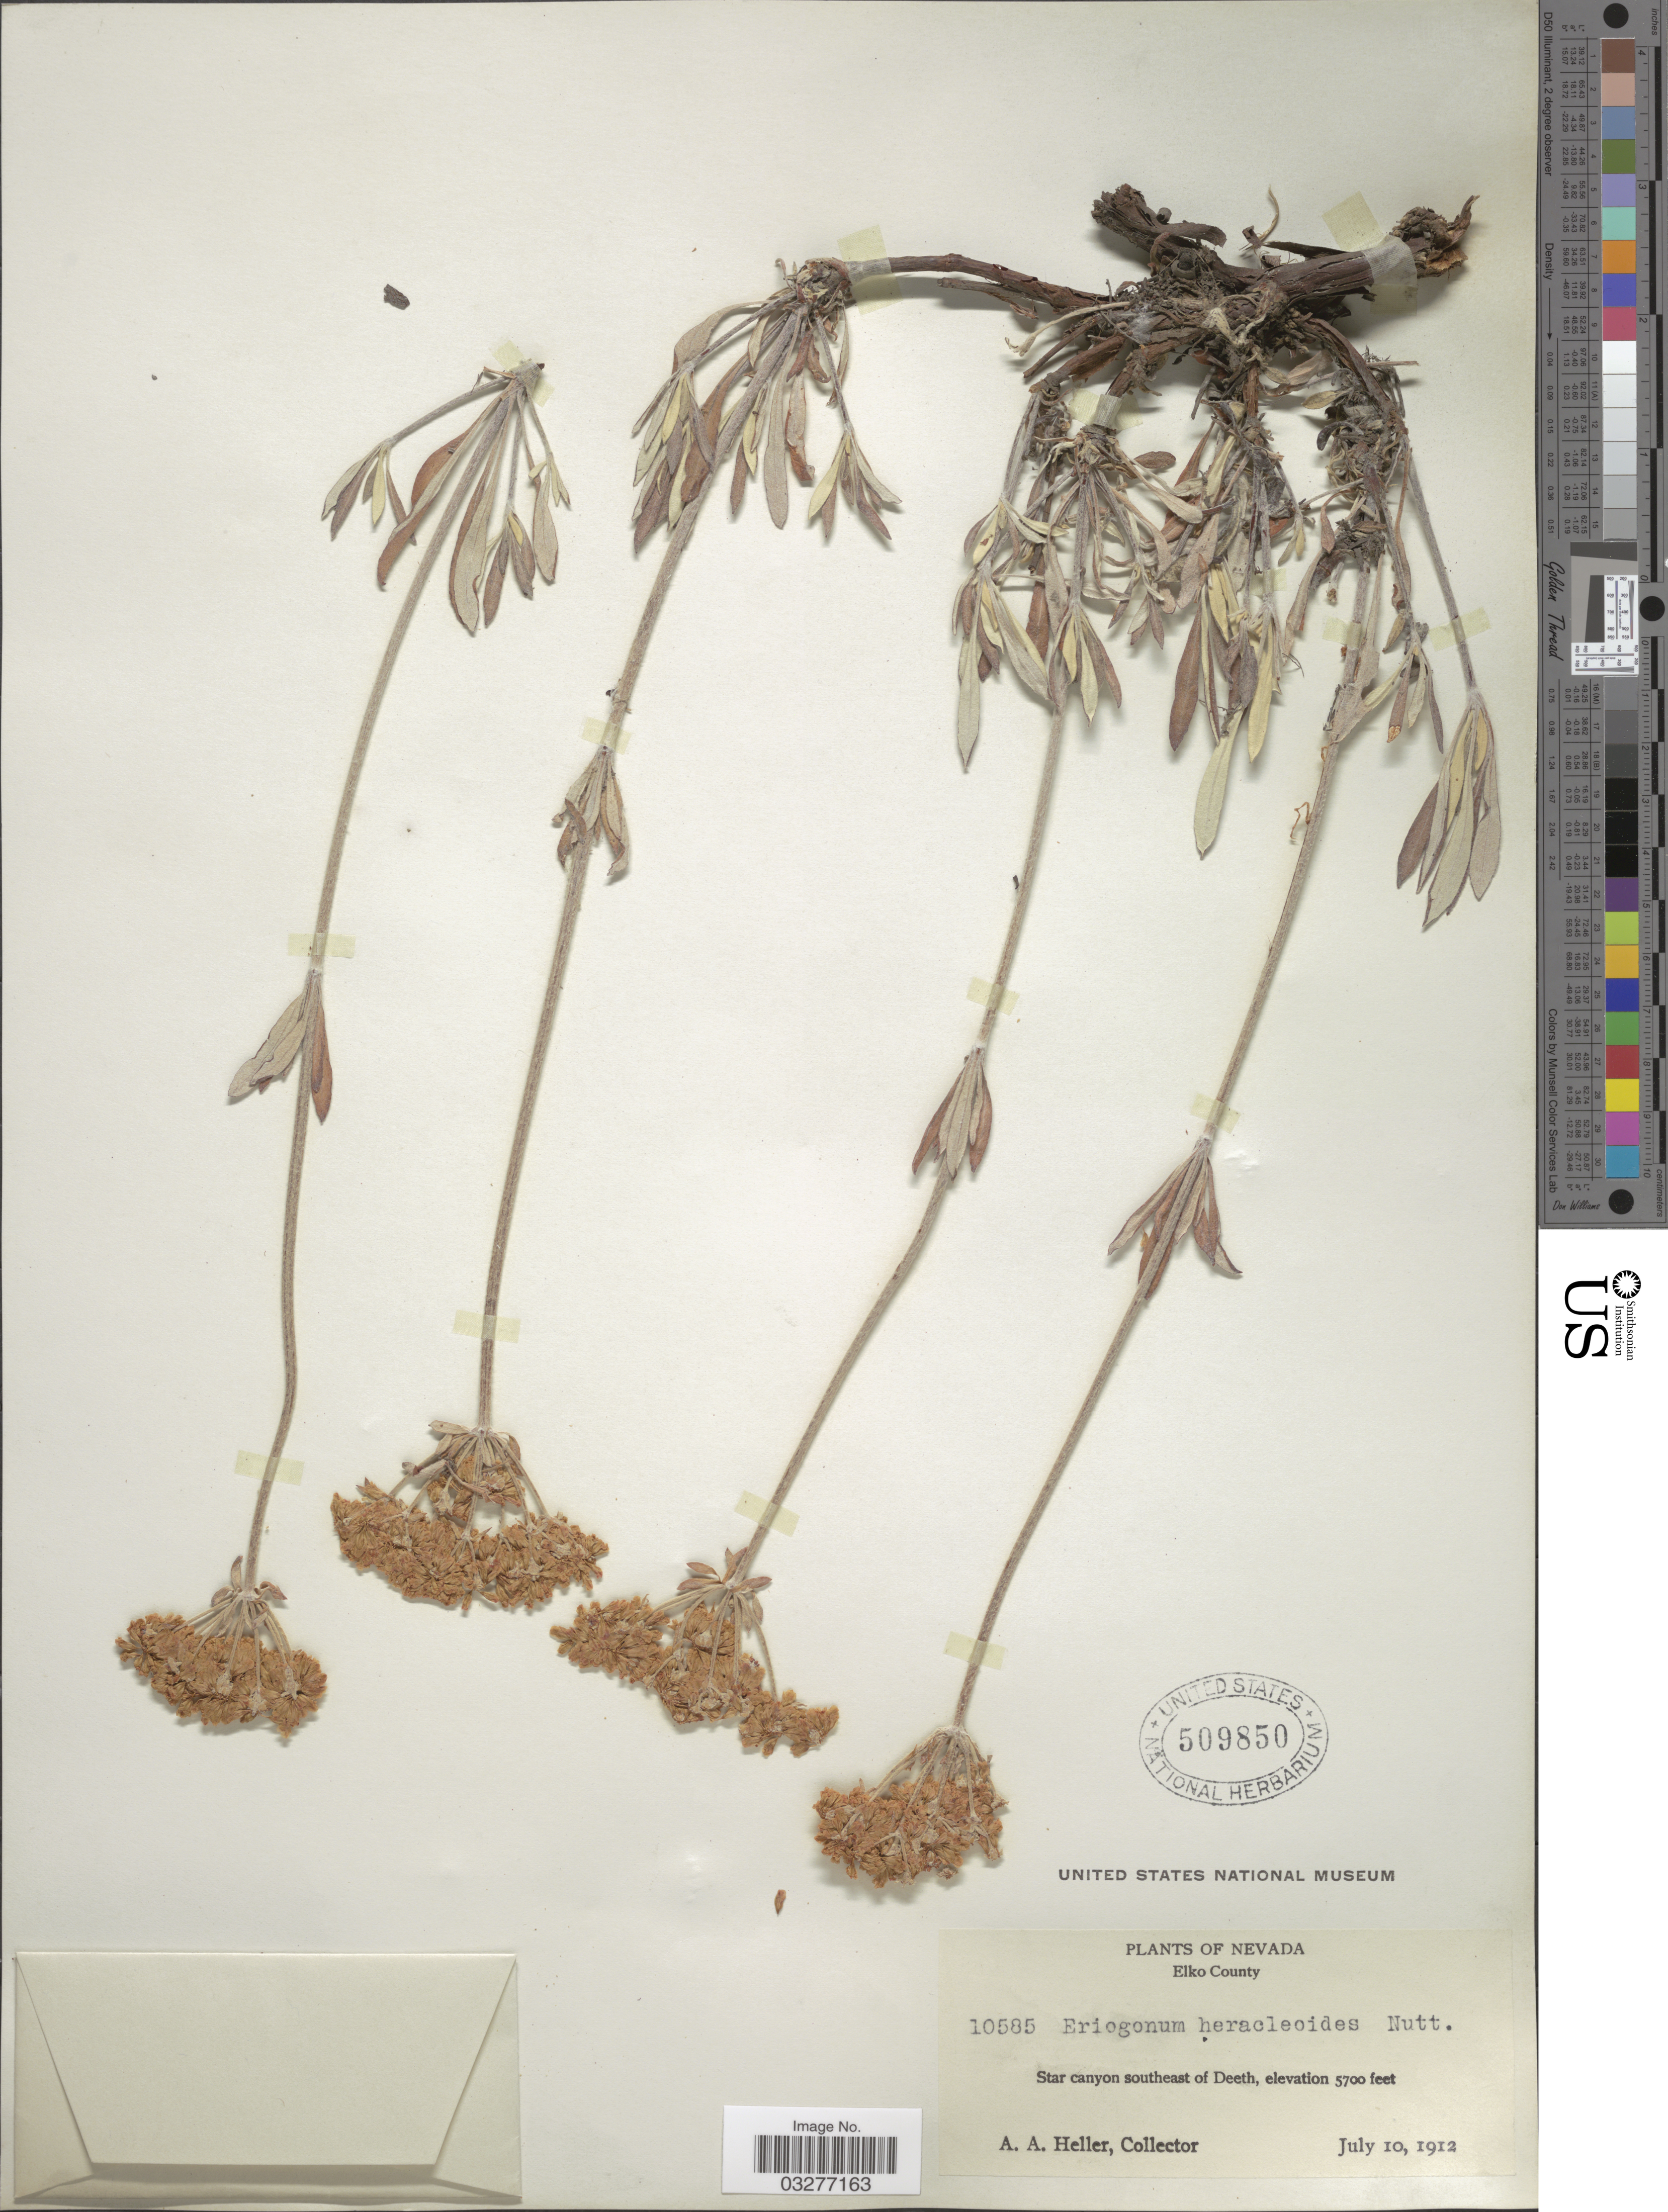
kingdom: Plantae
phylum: Tracheophyta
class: Magnoliopsida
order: Caryophyllales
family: Polygonaceae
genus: Eriogonum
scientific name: Eriogonum heracleoides var. heracleoides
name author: Nutt.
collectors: A. A. Heller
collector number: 10585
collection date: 1912-07-10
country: United States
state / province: Nevada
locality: Elko County. Star canyon southeast of Deeth.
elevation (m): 1737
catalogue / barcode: US 509850